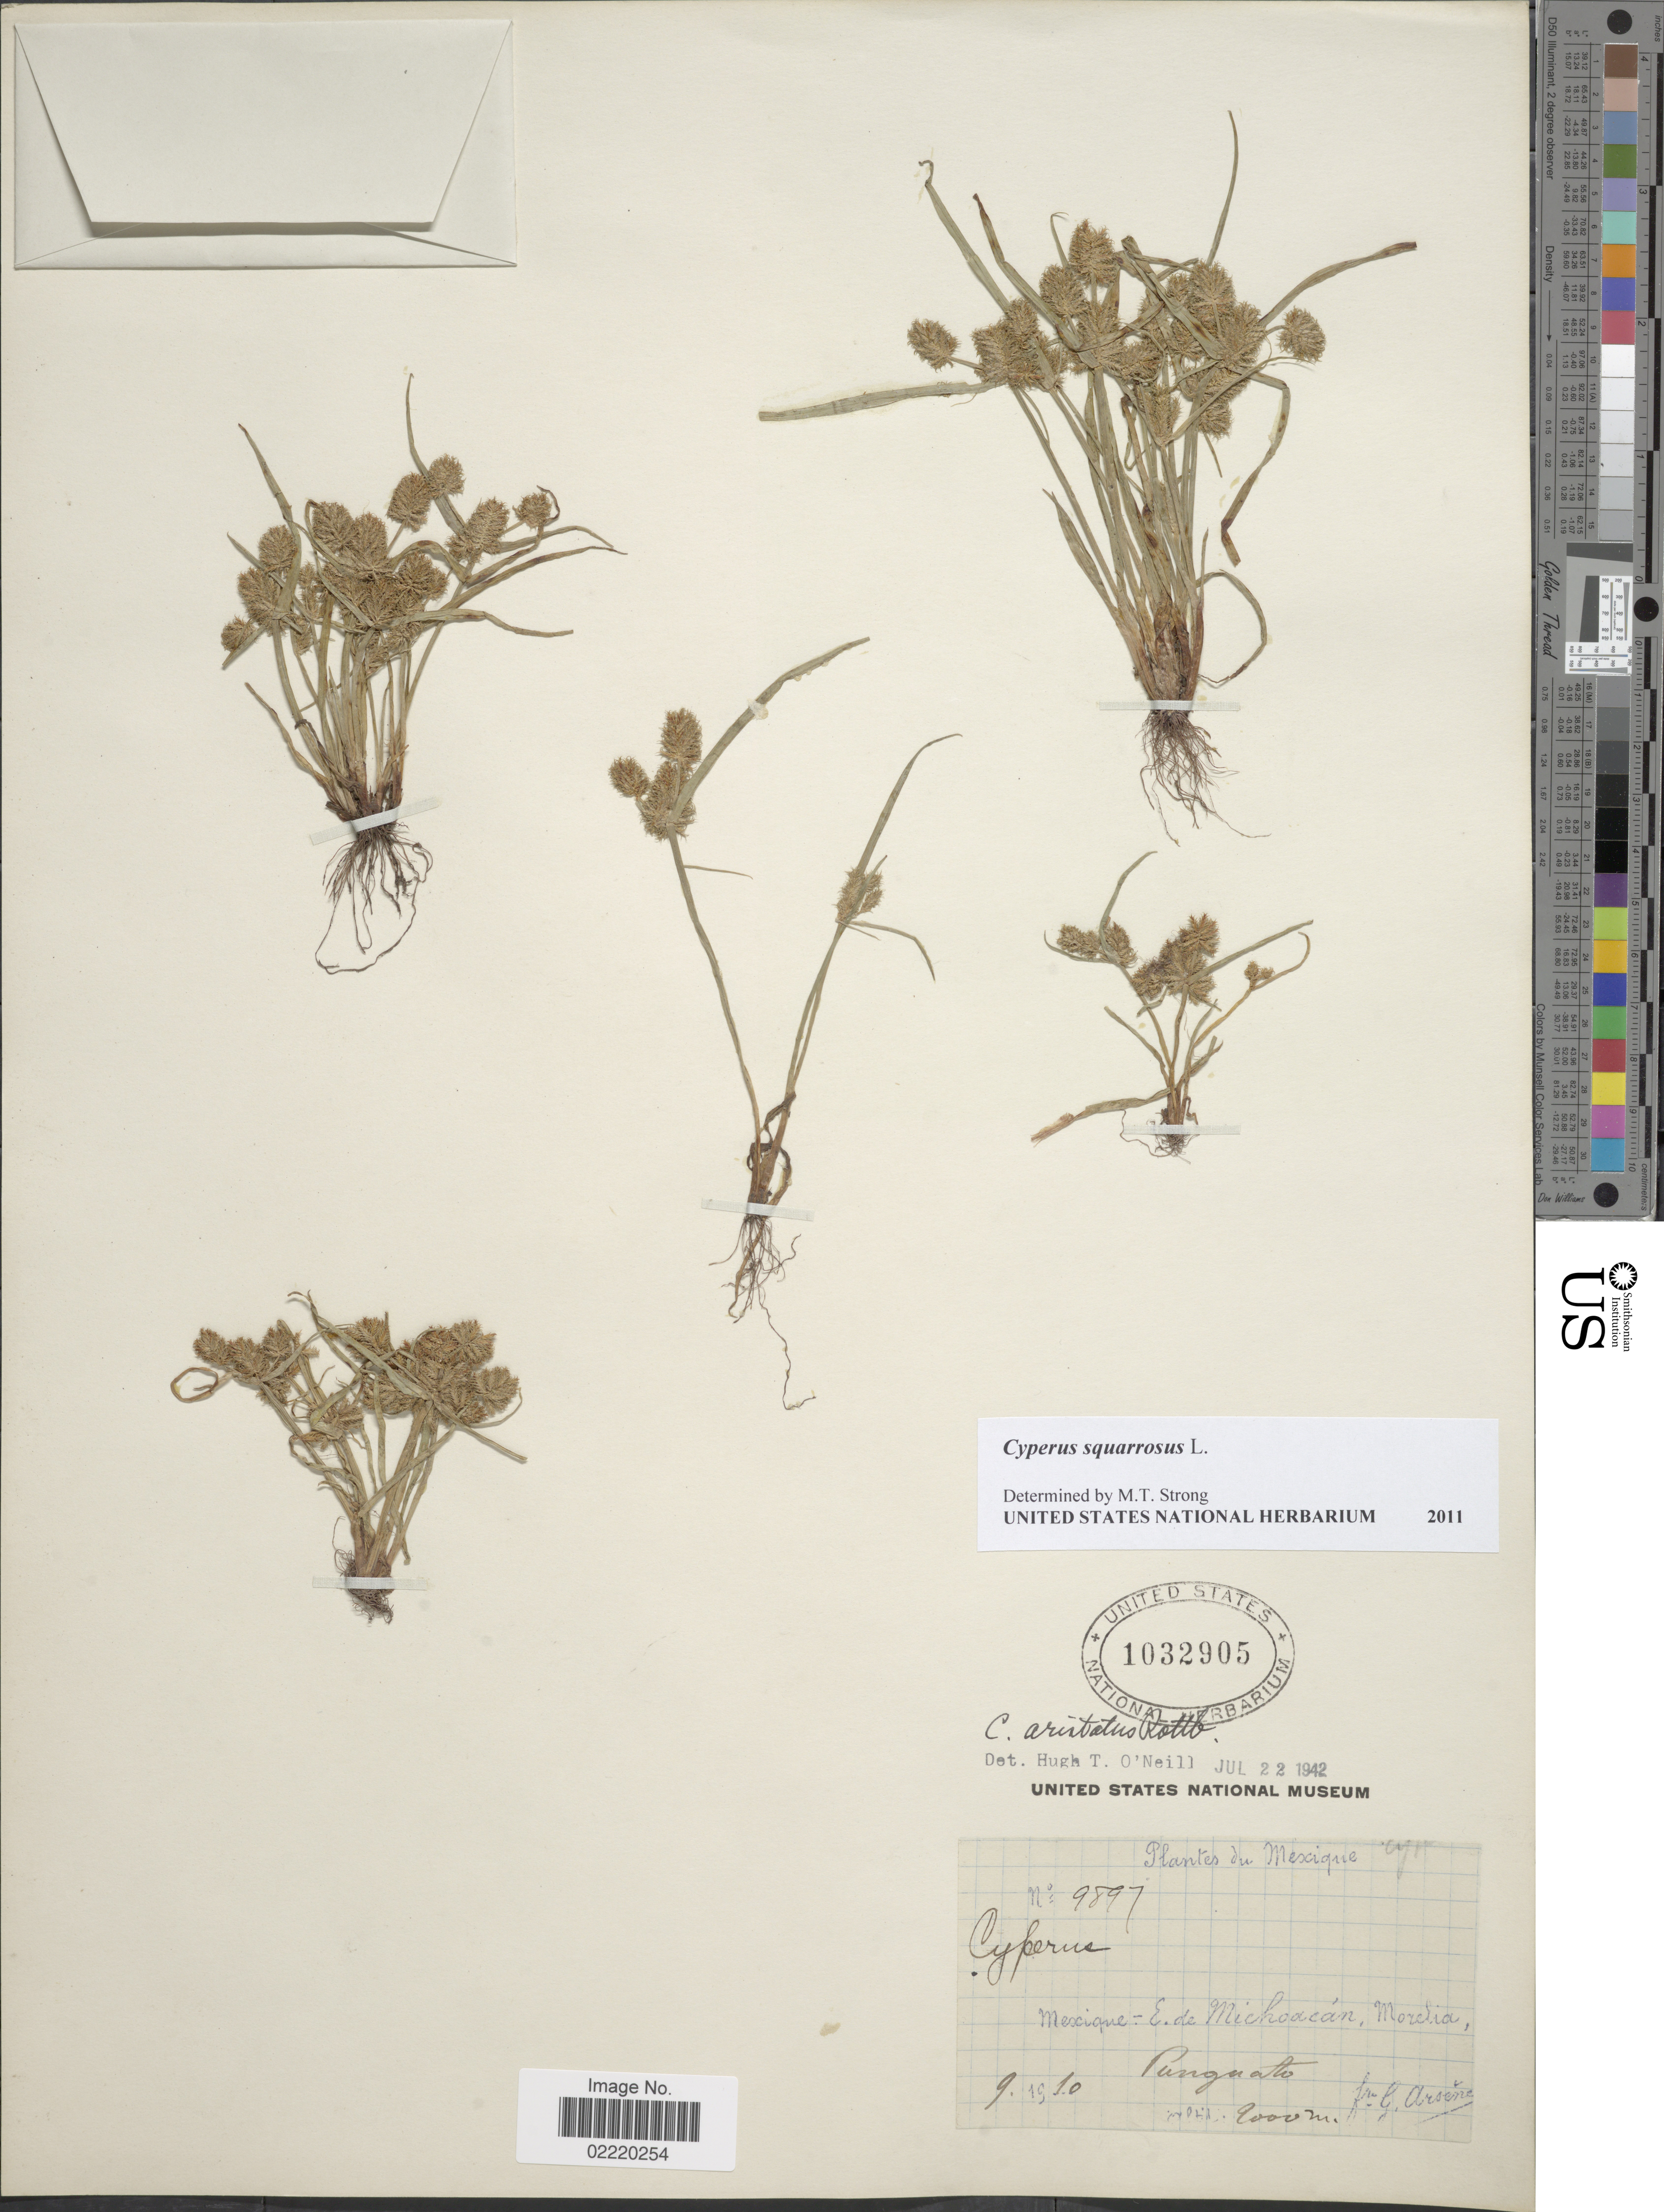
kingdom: Plantae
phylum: Tracheophyta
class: Liliopsida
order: Poales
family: Cyperaceae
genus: Cyperus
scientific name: Cyperus squarrosus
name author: L.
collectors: Bro. G. Arsène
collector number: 9897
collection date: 1910-09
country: Mexico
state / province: Michoacán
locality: E. de Michoacan, Morelia, Punguato.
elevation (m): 2000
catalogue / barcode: US 102905